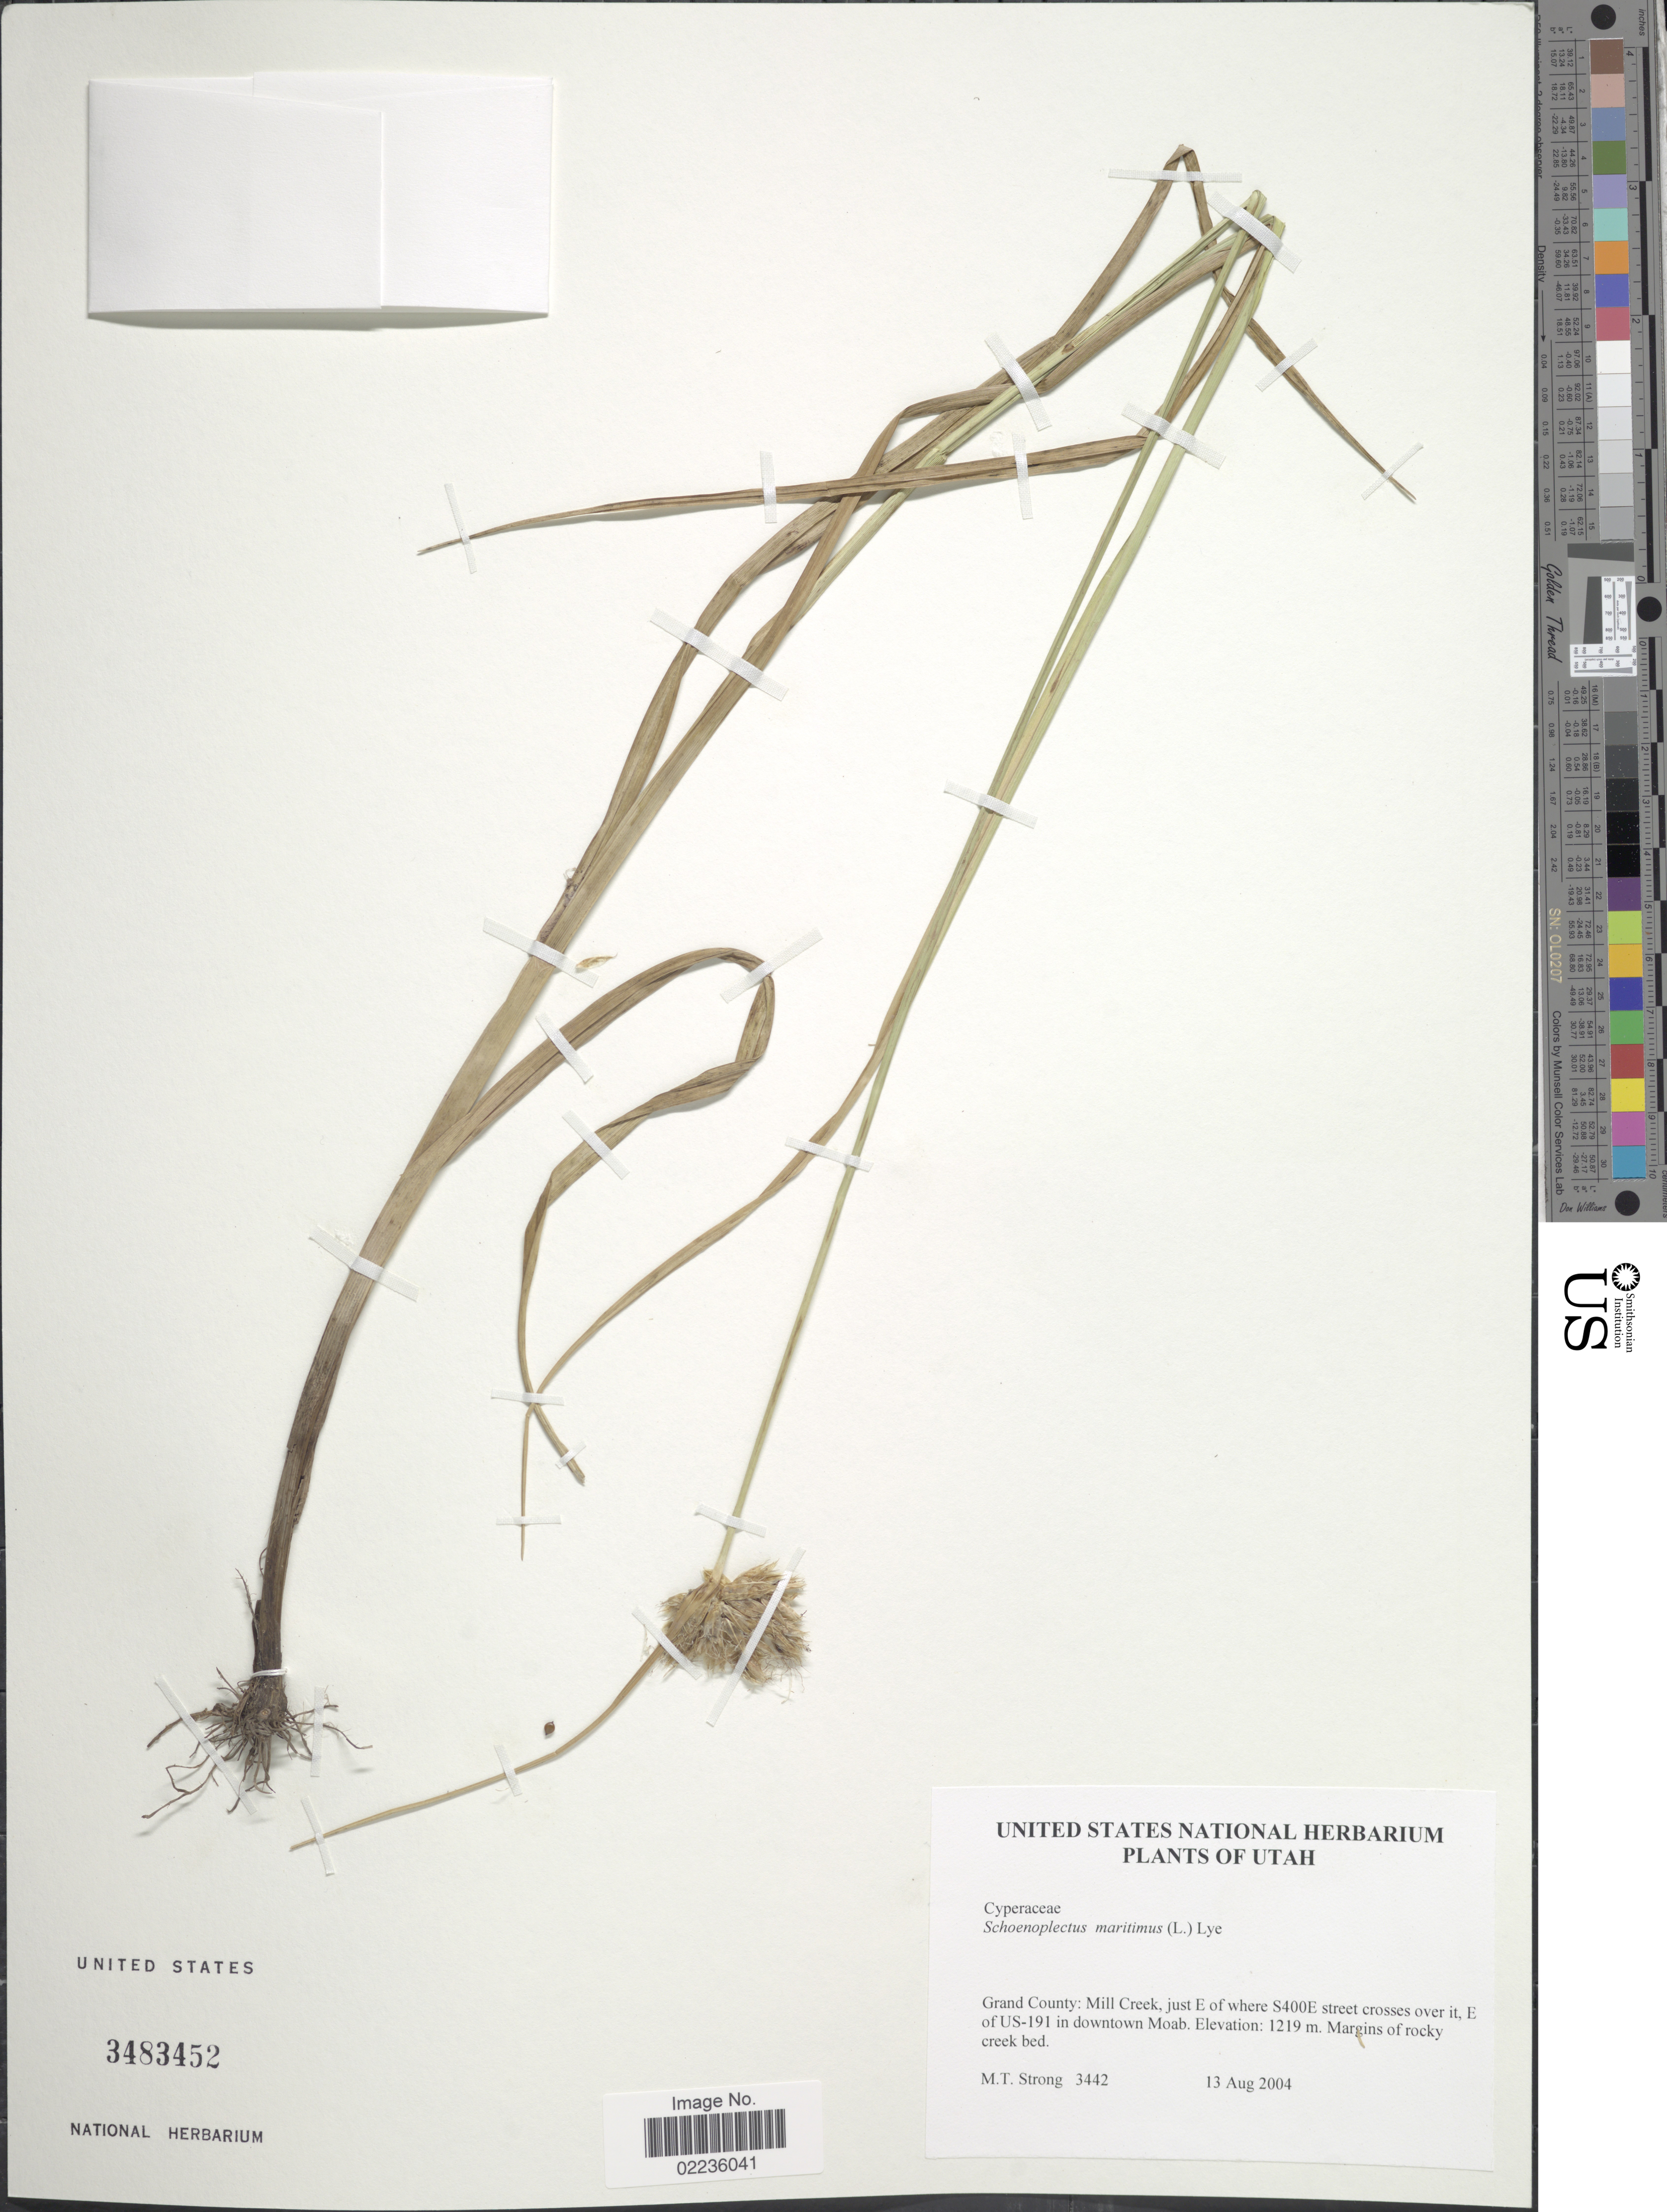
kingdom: Plantae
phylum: Tracheophyta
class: Liliopsida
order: Poales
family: Cyperaceae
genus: Bolboschoenus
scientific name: Bolboschoenus maritimus subsp. paludosus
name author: (A. Nelson) T. Koyama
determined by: Strong, M. T., (US), Smithsonian Institution - National Museum of Natural History (UNITED STATES)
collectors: M. T. Strong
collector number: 3442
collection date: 2004-08-13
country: United States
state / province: Utah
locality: Grand County: Mill Creek, just E of where S400E street crosses over it, E of US-191 in downtown Moab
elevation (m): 1219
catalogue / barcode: US 3483452